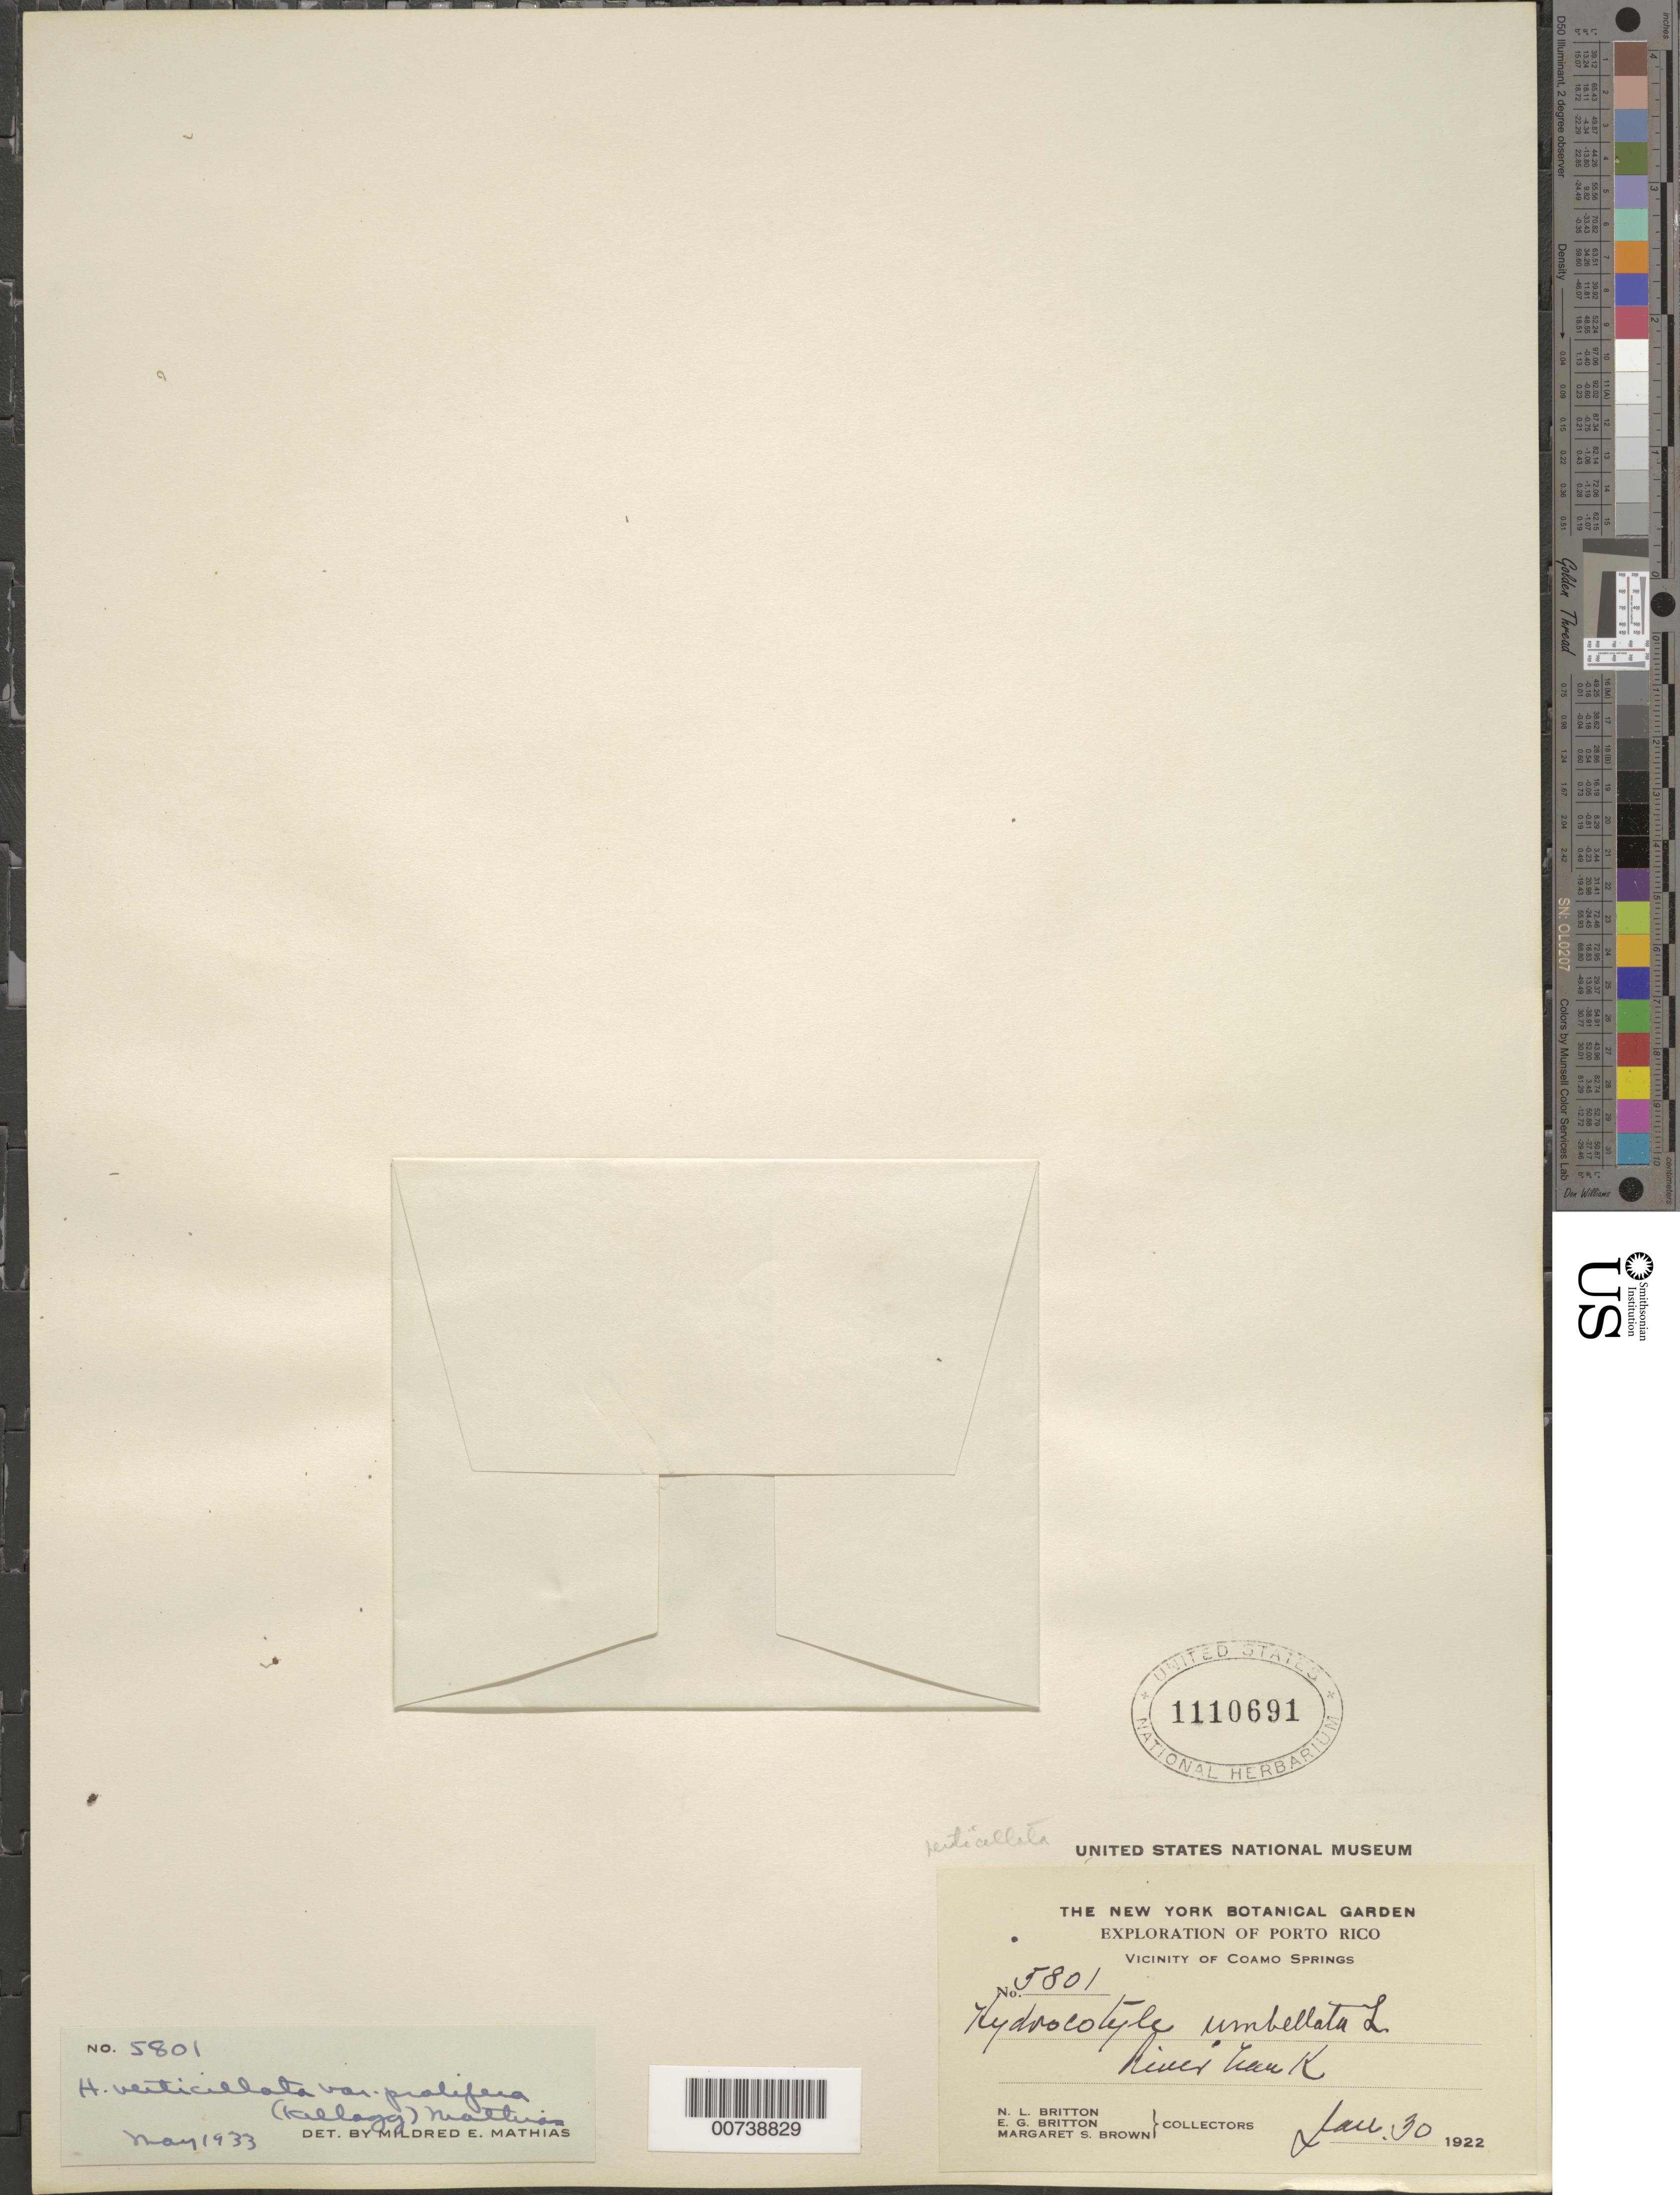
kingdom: Plantae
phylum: Tracheophyta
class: Magnoliopsida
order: Apiales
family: Araliaceae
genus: Hydrocotyle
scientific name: Hydrocotyle verticillata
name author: Thunb.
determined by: Mathias, M. E.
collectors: N. Britton, E. G. Britton & M. S. Brown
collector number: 5801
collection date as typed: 30 Jan 1922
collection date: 1922-01-30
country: Puerto Rico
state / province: Coamo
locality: Vicinity of Coamo Springs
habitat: River bank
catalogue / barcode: US 1110691